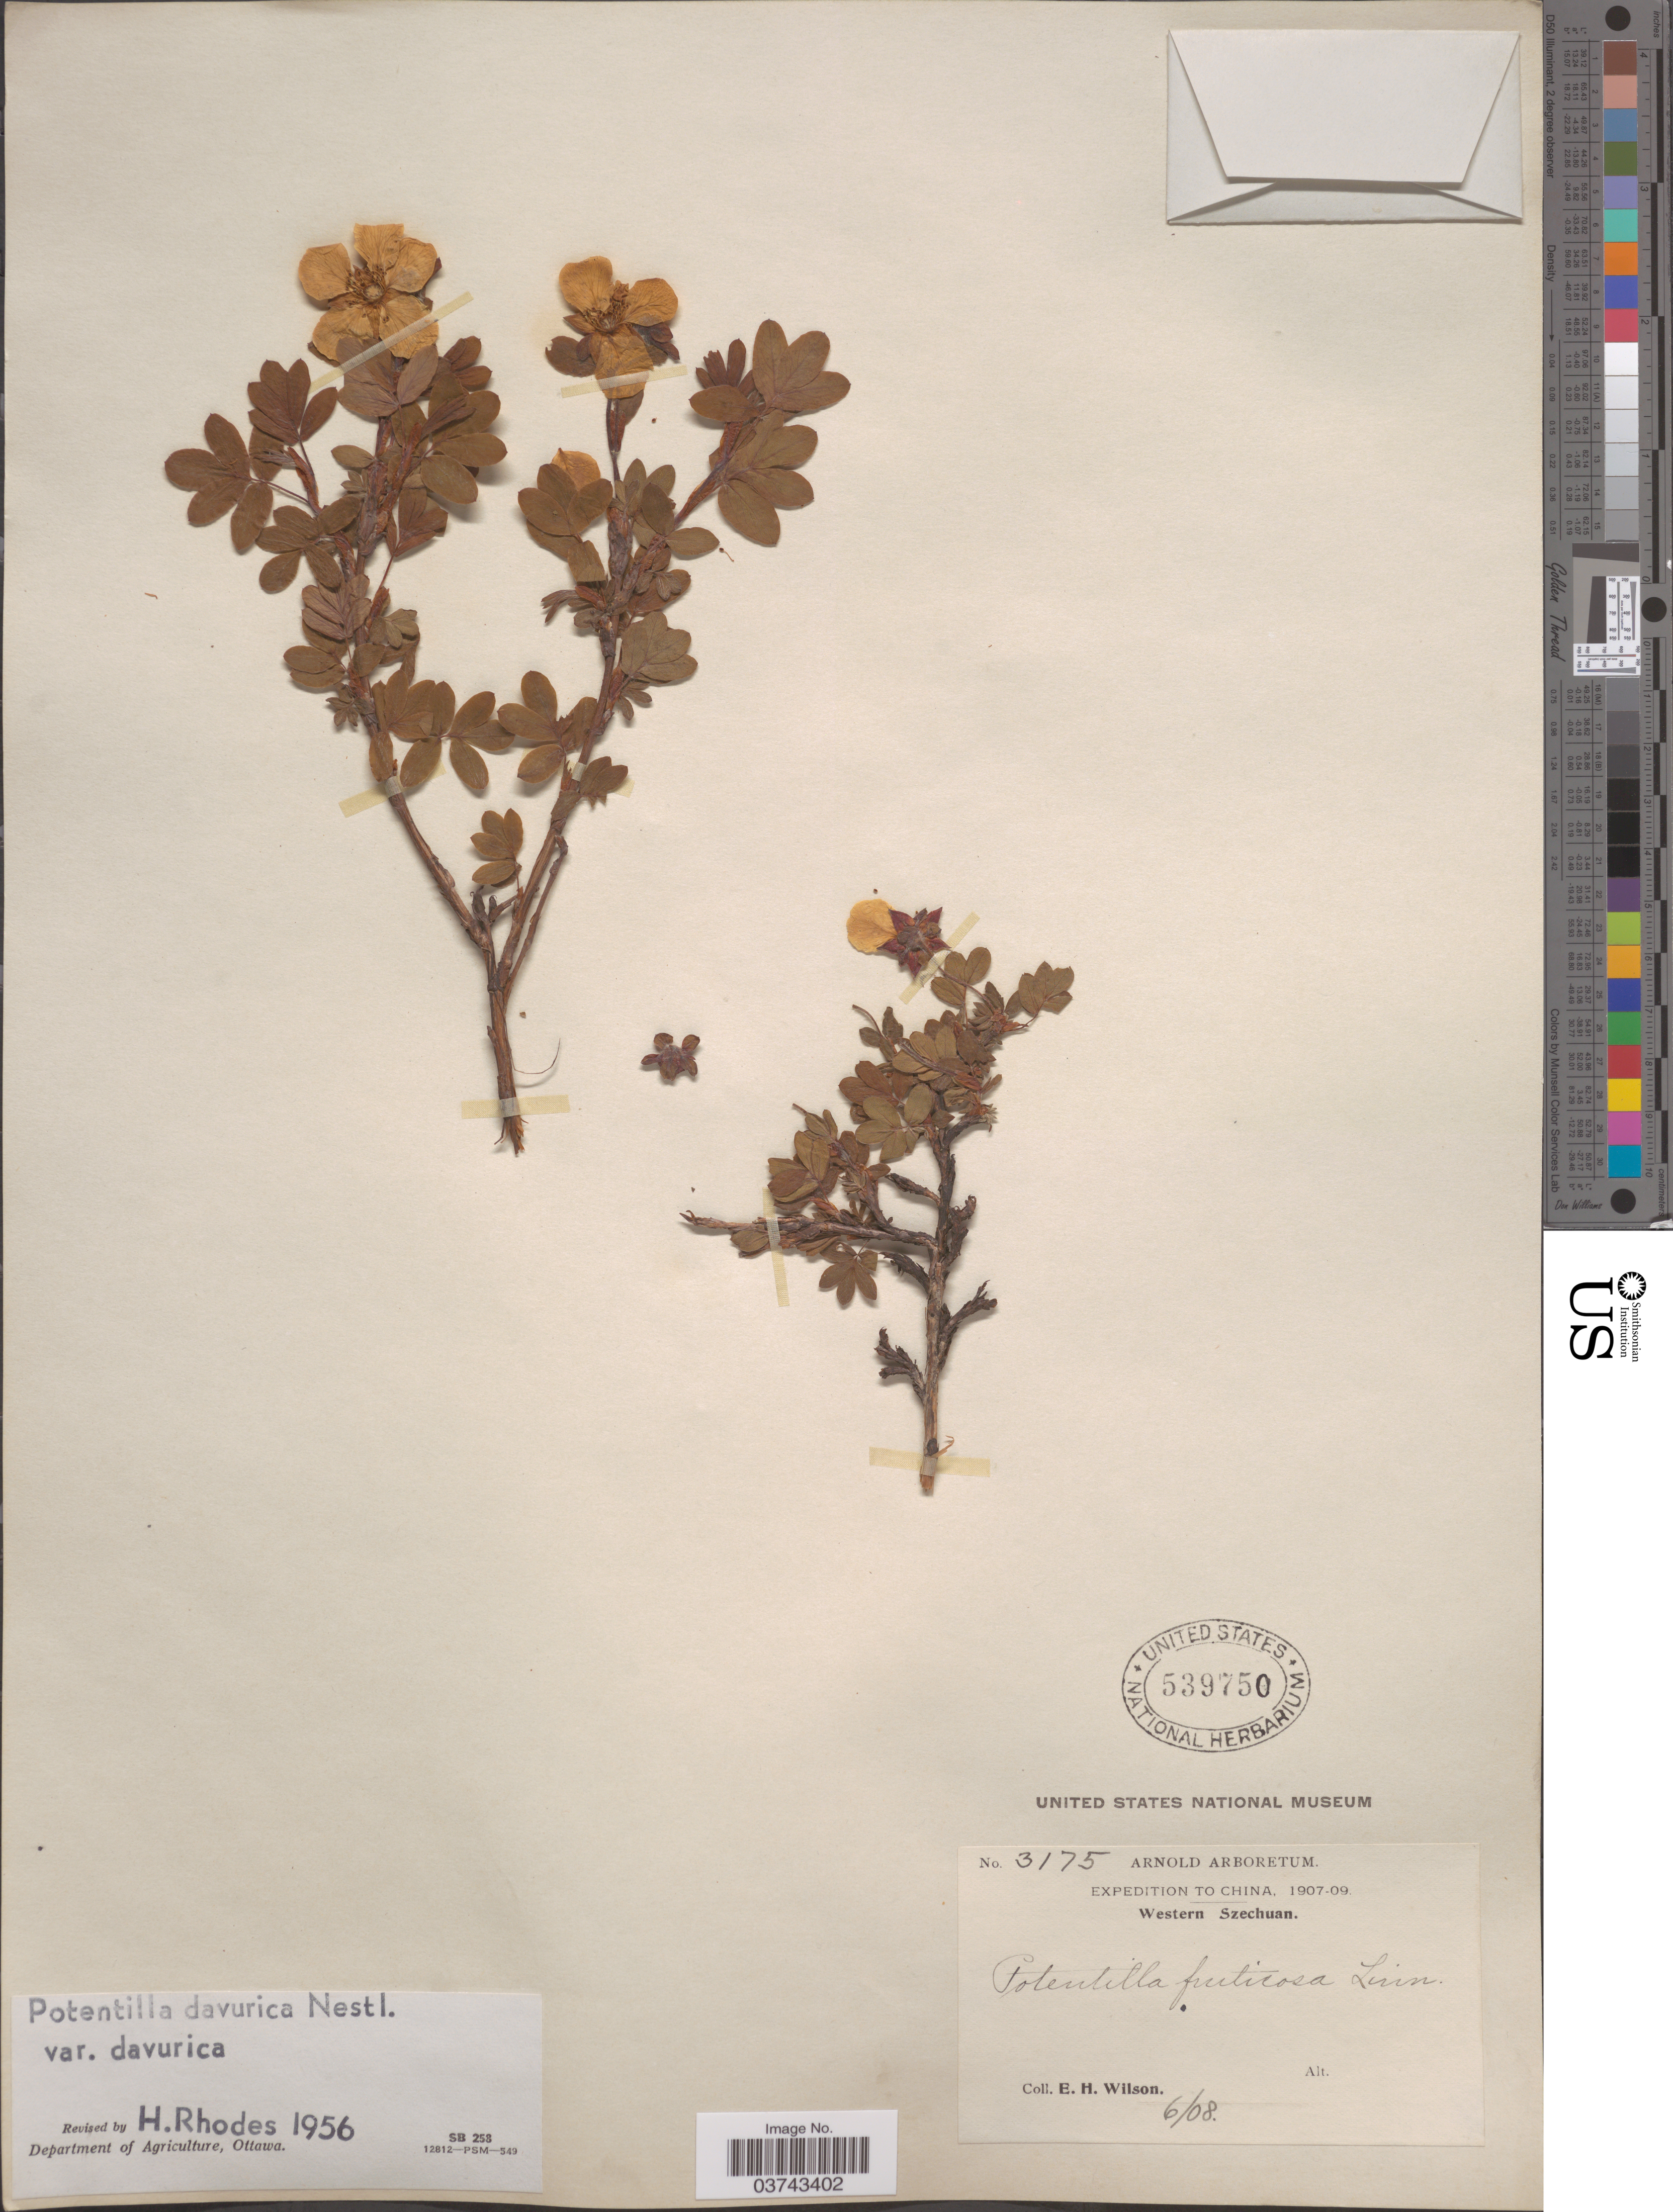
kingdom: Plantae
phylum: Tracheophyta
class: Magnoliopsida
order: Rosales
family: Rosaceae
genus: Dasiphora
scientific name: Dasiphora glabrata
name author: (Willd. ex Schltdl.) Soják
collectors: E. Wilson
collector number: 3175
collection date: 1908-06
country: China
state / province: Sichuan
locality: Western Szechuan.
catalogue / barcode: US 539750